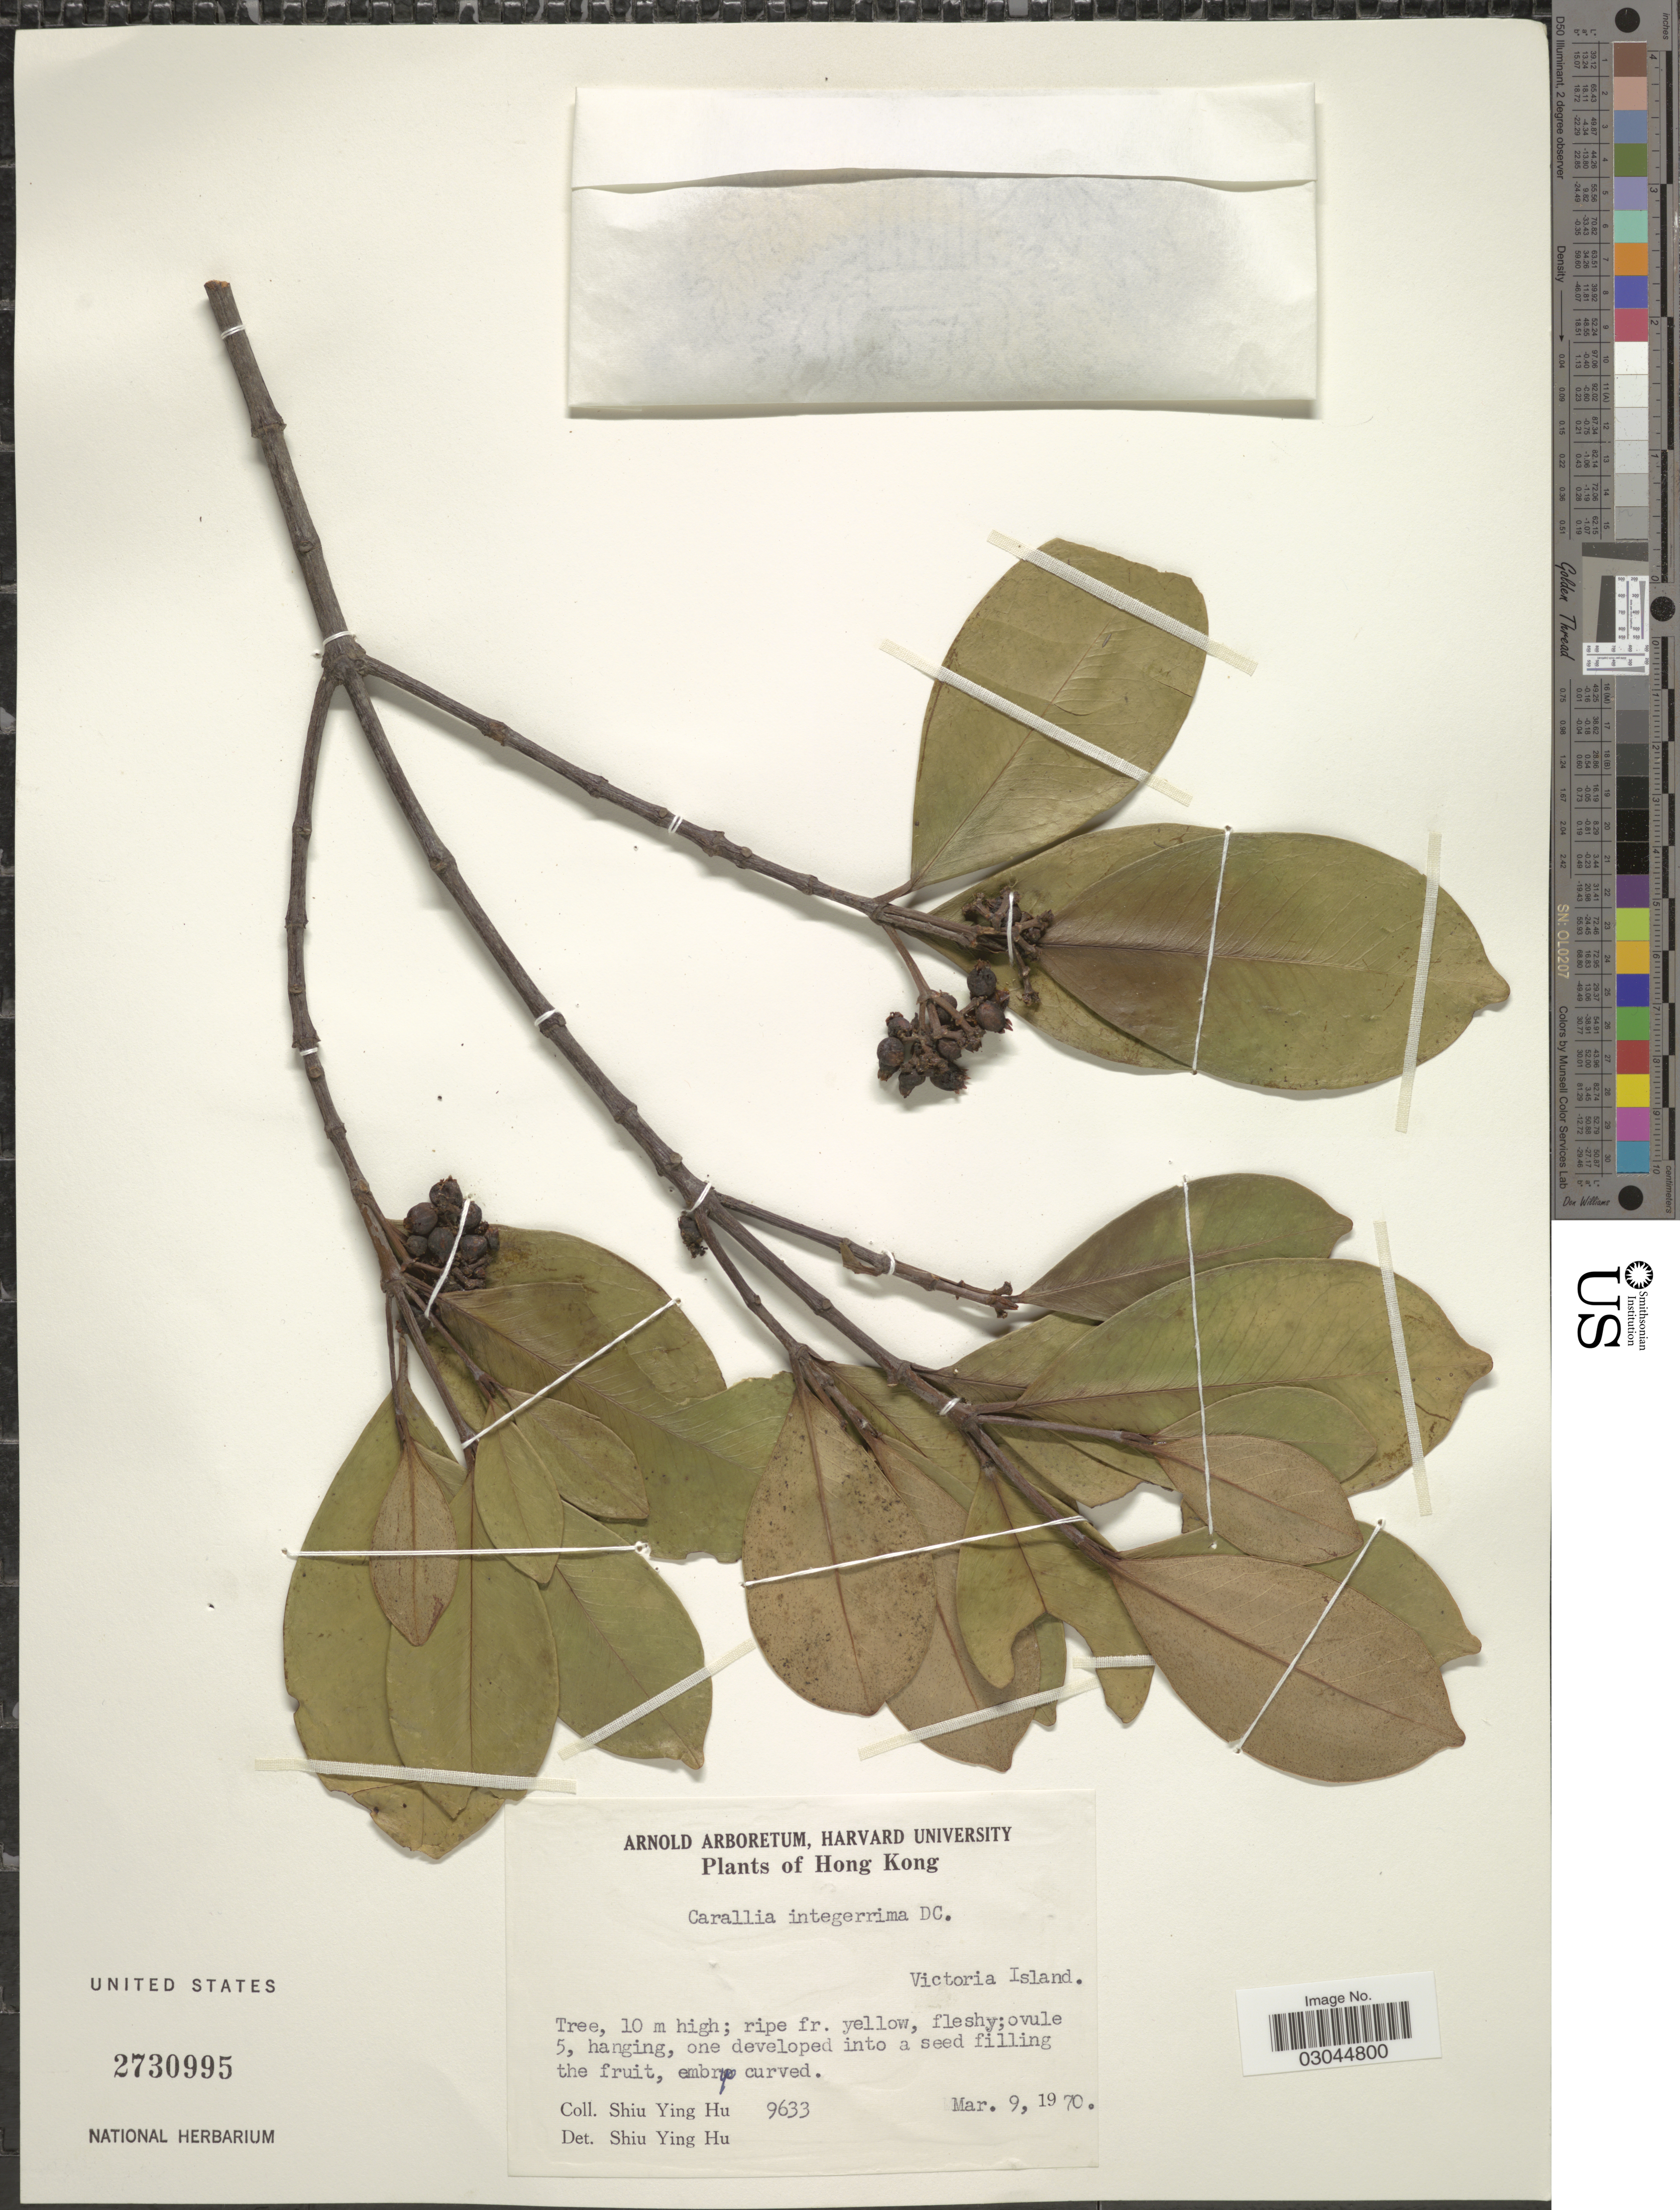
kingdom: Plantae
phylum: Tracheophyta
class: Magnoliopsida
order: Malpighiales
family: Rhizophoraceae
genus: Carallia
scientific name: Carallia integerrima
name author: DC.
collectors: S. Y. Hu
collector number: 9633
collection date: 1970-03-09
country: China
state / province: Hong Kong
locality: Victoria Island.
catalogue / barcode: US 2730995